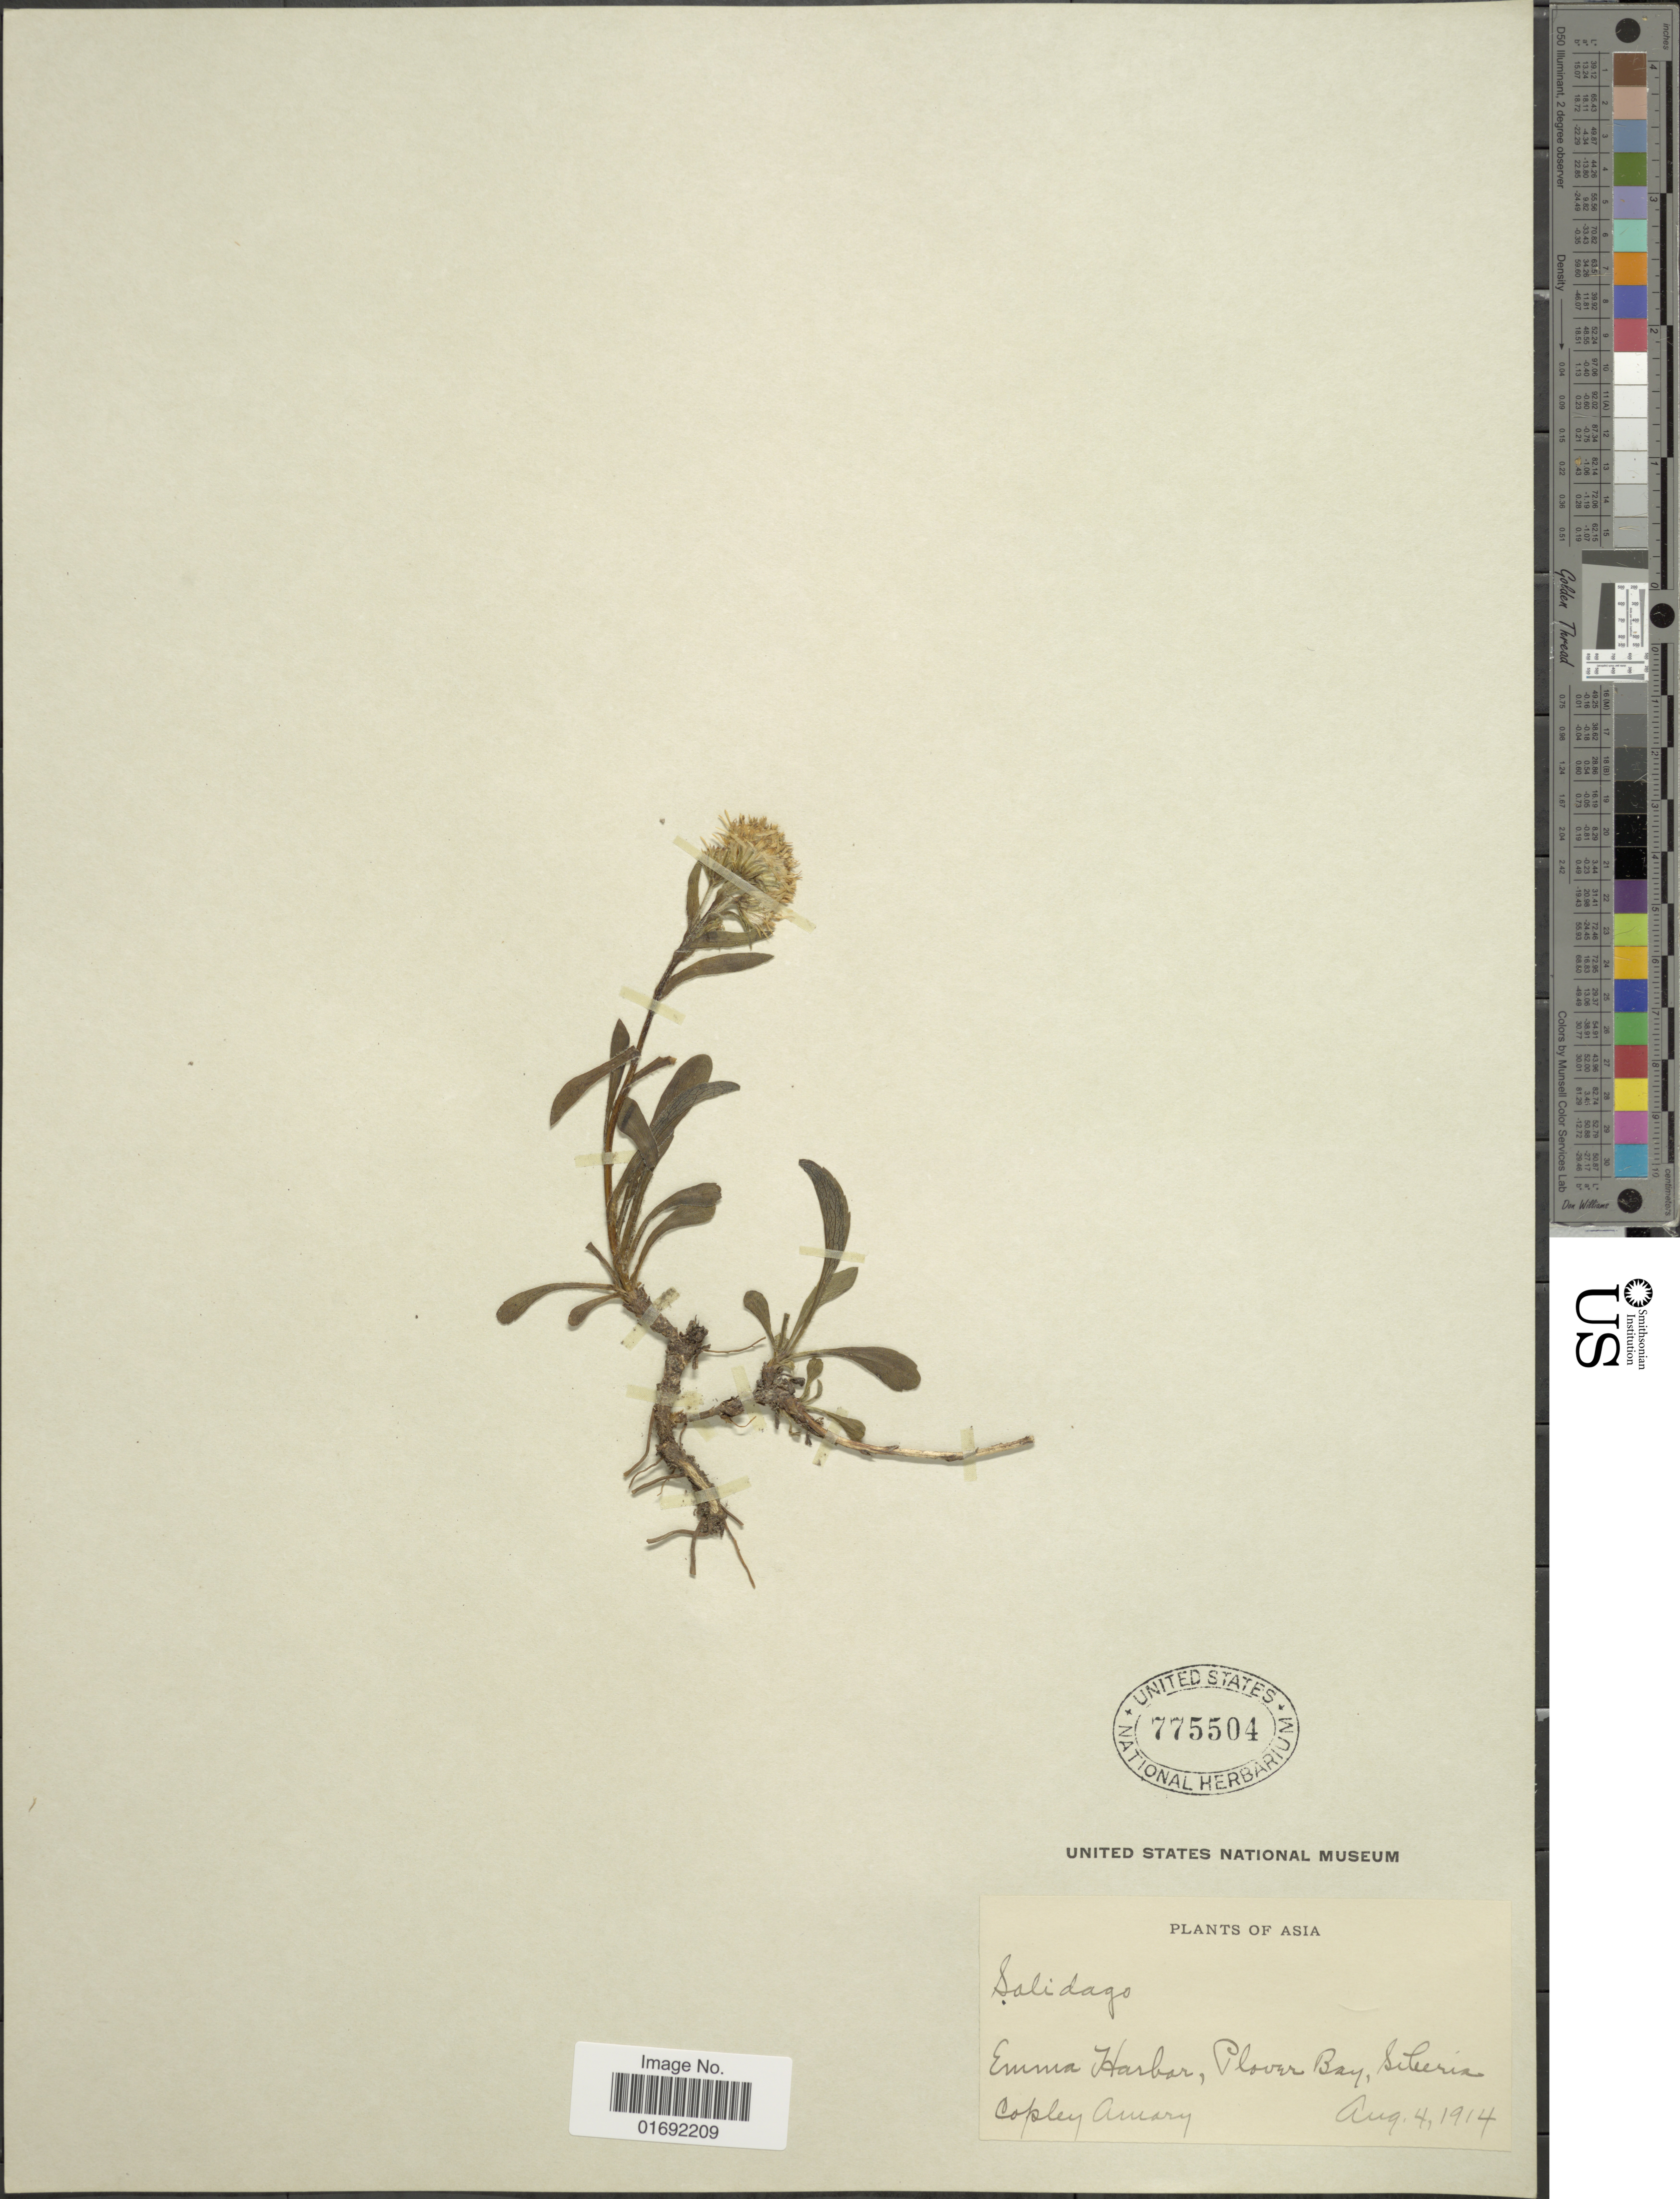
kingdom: Plantae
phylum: Tracheophyta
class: Magnoliopsida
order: Asterales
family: Asteraceae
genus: Solidago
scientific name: Solidago virgaurea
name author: L.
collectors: C. Amary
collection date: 1914-08-04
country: Russian Federation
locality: Asia, Emma Harbar, Plover Bay, Siberia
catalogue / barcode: US 775504